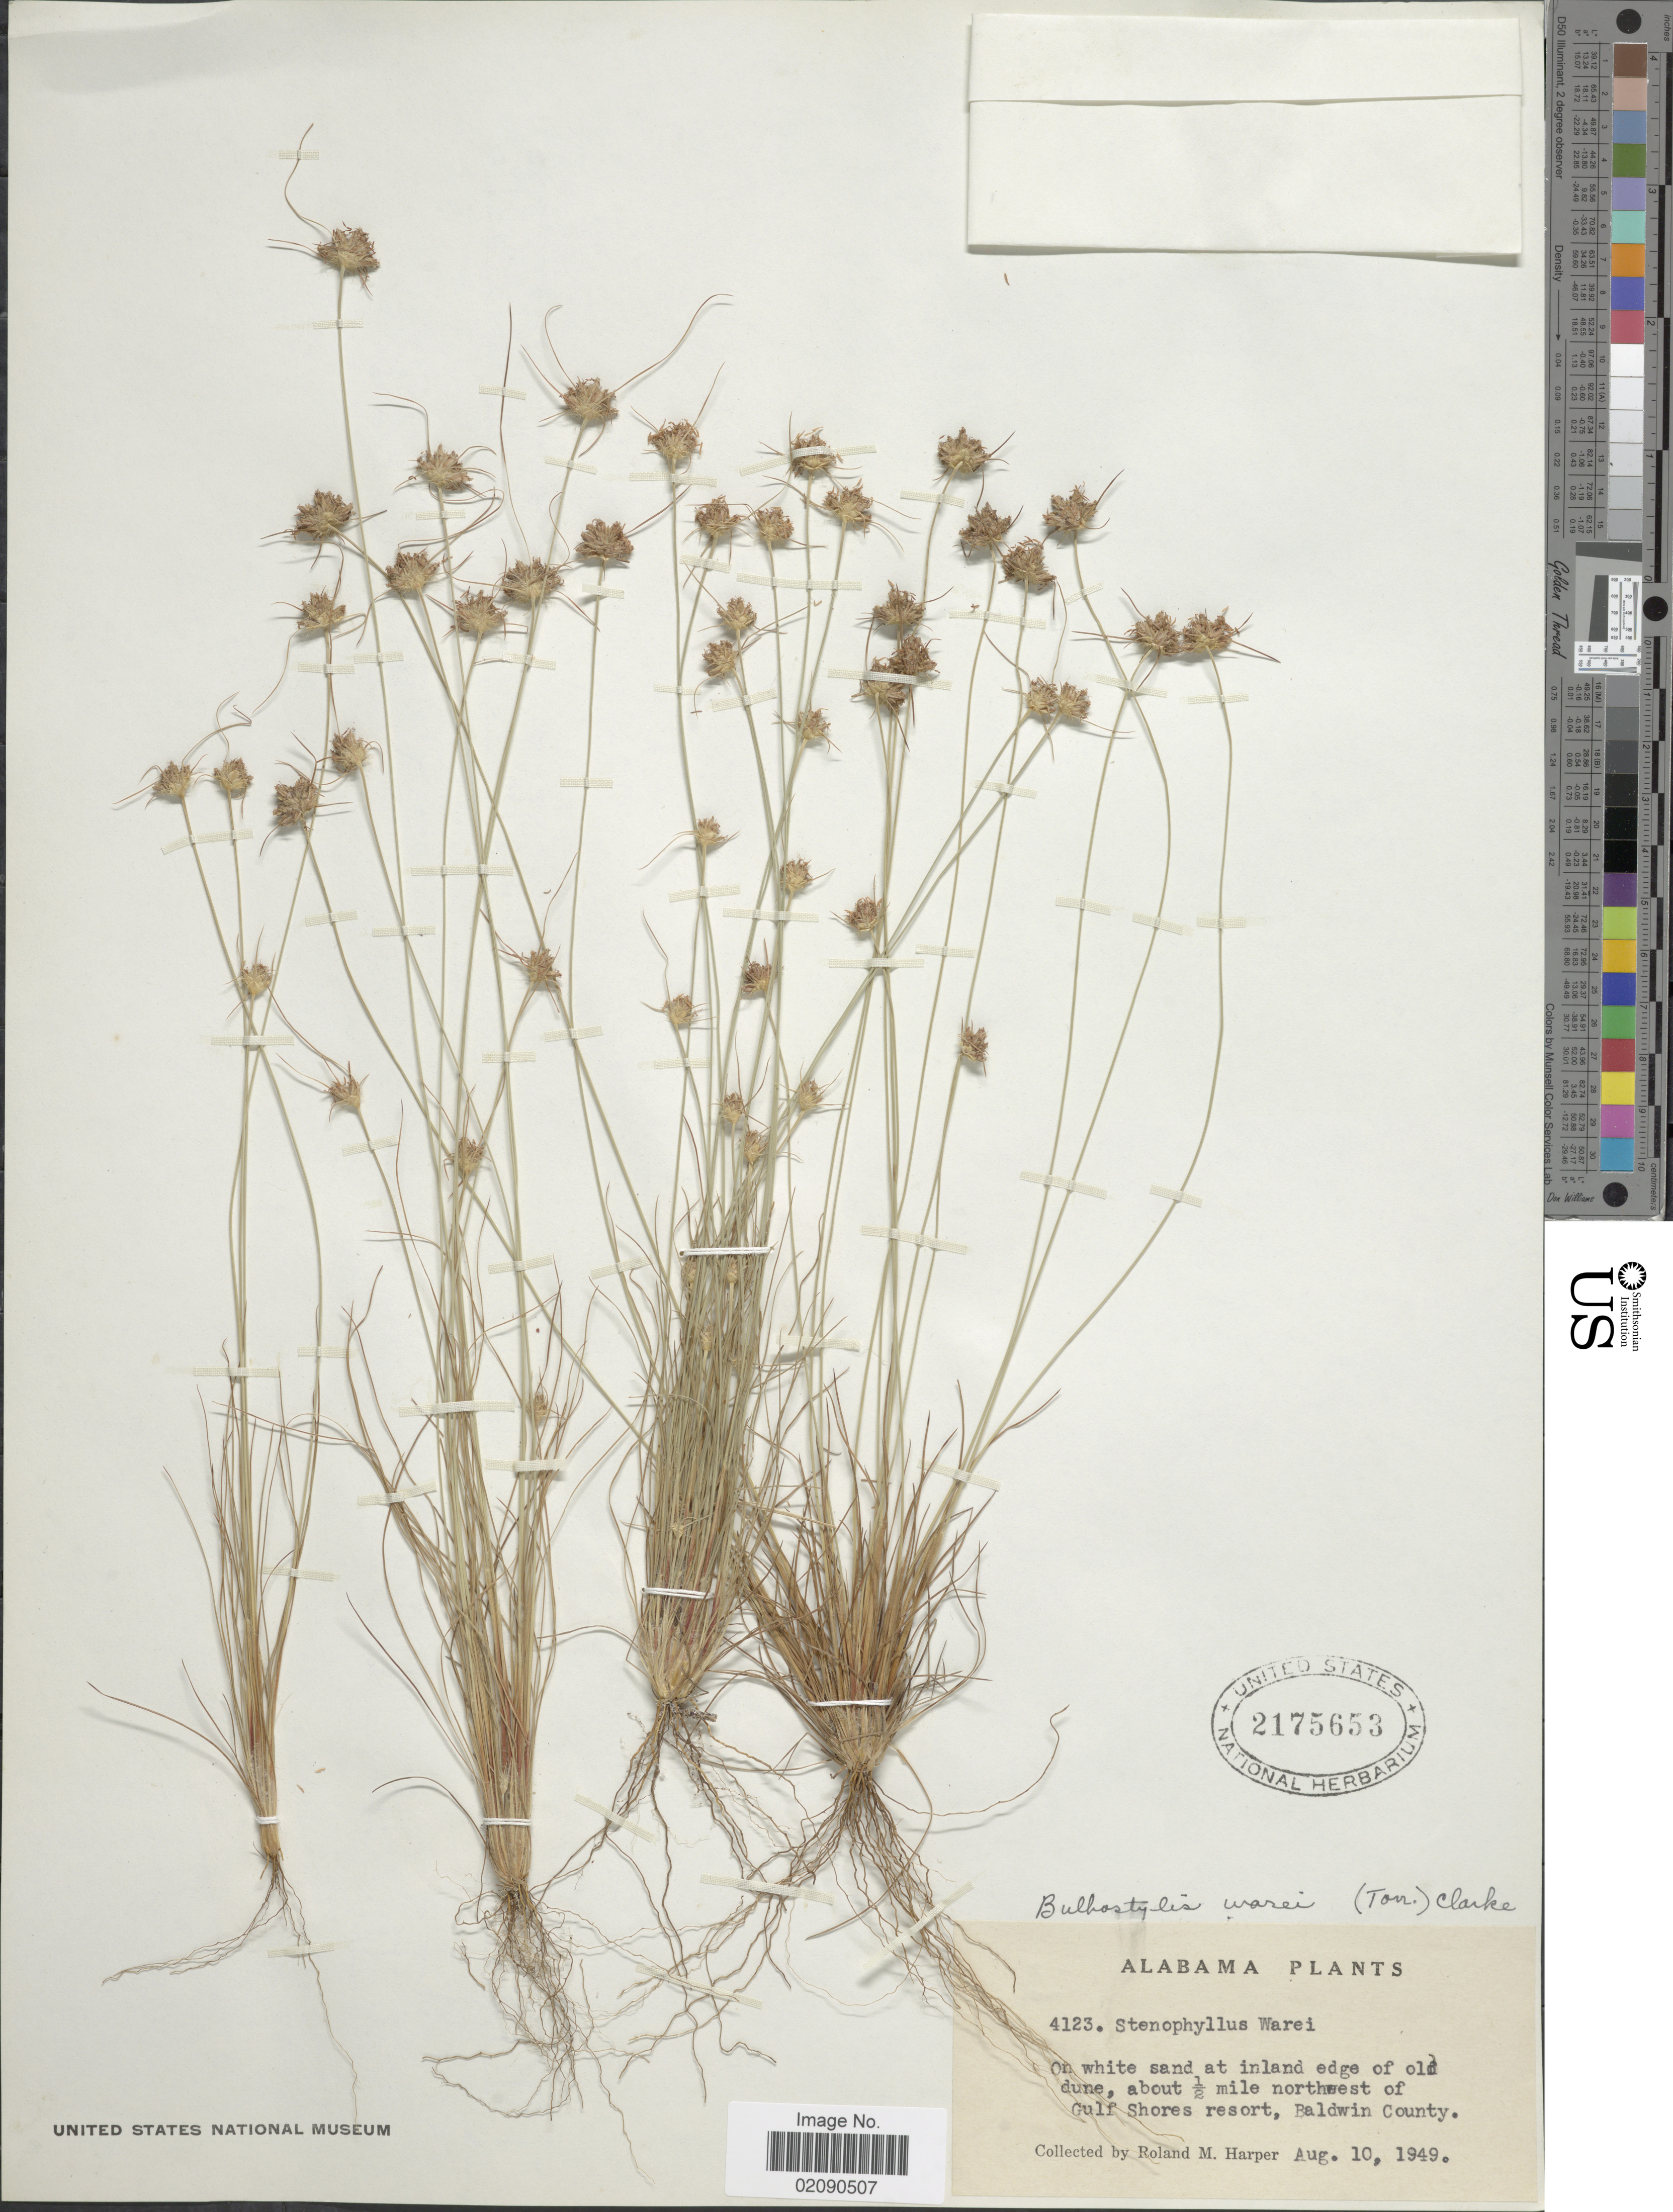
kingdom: Plantae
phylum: Tracheophyta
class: Liliopsida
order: Poales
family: Cyperaceae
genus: Bulbostylis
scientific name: Bulbostylis warei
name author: (Torr.) C.B. Clarke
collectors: R. M. Harper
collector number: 4123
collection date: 1949-08-10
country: United States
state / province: Alabama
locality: On white sand at inland edge of old dune, about ½ mile northwest of Gulf Shores resort, Baldwin County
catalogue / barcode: US 2175653